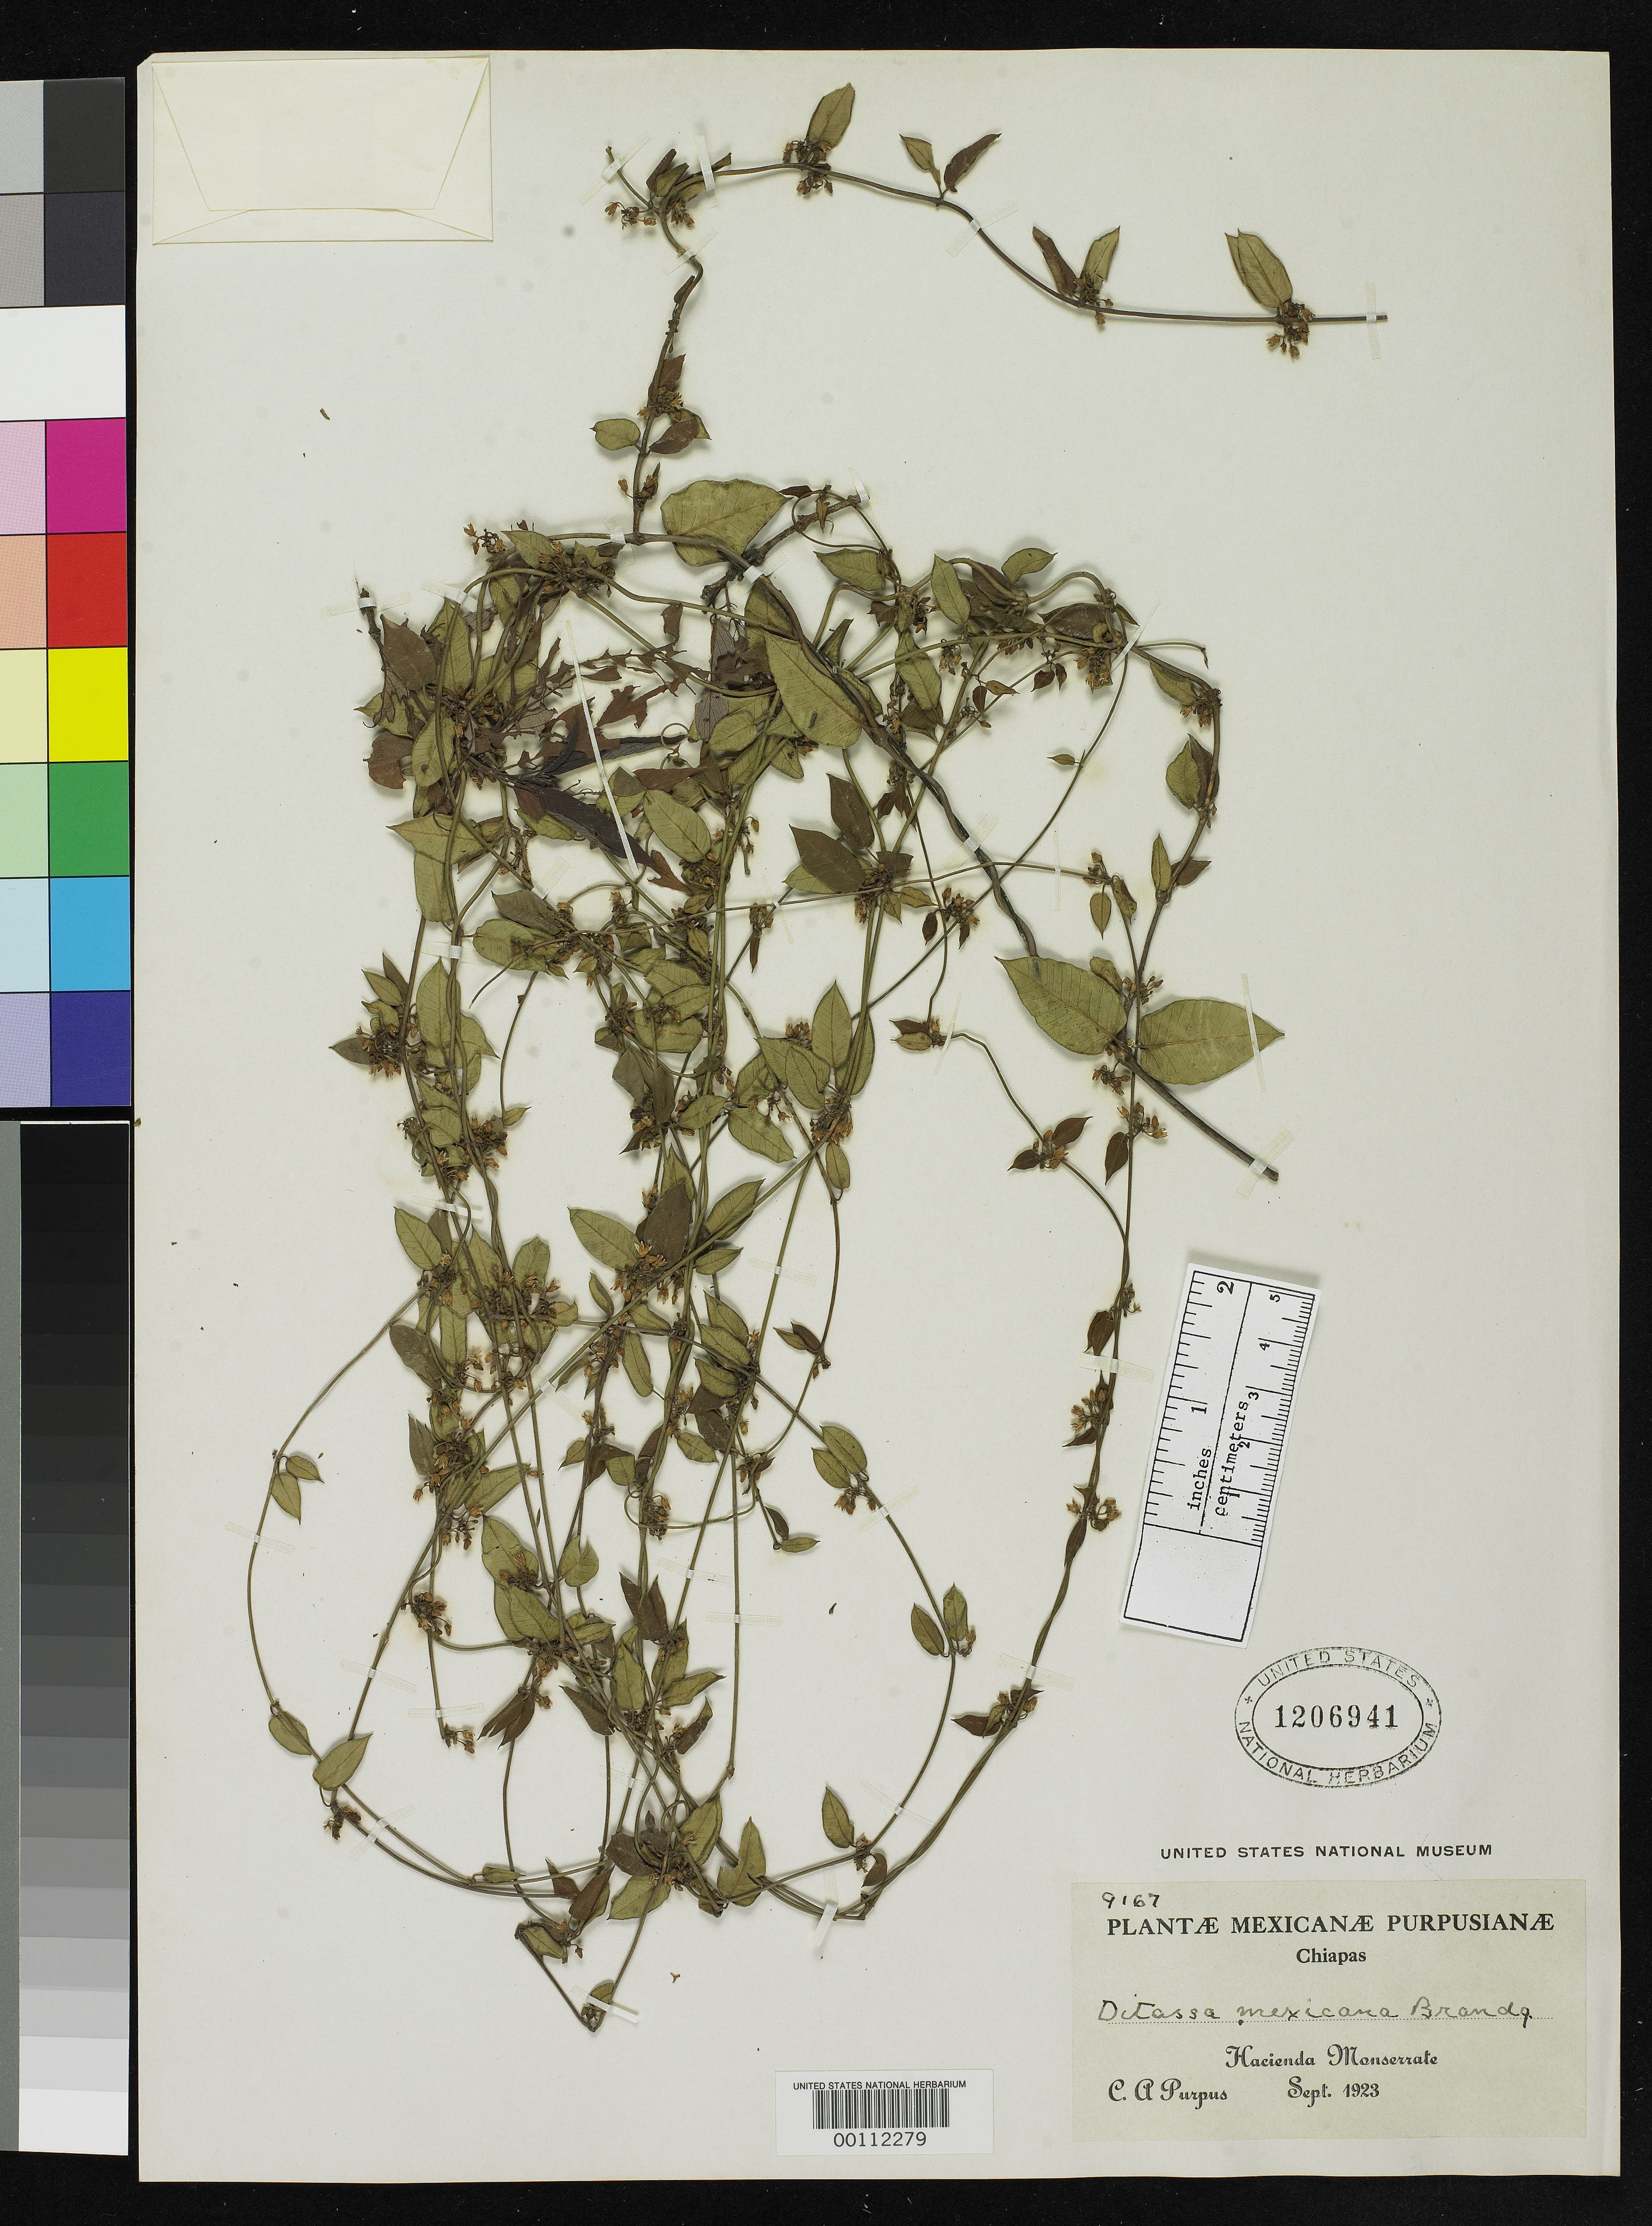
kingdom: Plantae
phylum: Tracheophyta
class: Magnoliopsida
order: Gentianales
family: Apocynaceae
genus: Ditassa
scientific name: Ditassa mexicana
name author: Brandegee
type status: Isotype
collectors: C. A. Purpus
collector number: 9167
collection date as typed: Sep 1923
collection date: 1923-09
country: Mexico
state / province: Chiapas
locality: Near Hacienda Monserrate.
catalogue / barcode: US 1206941